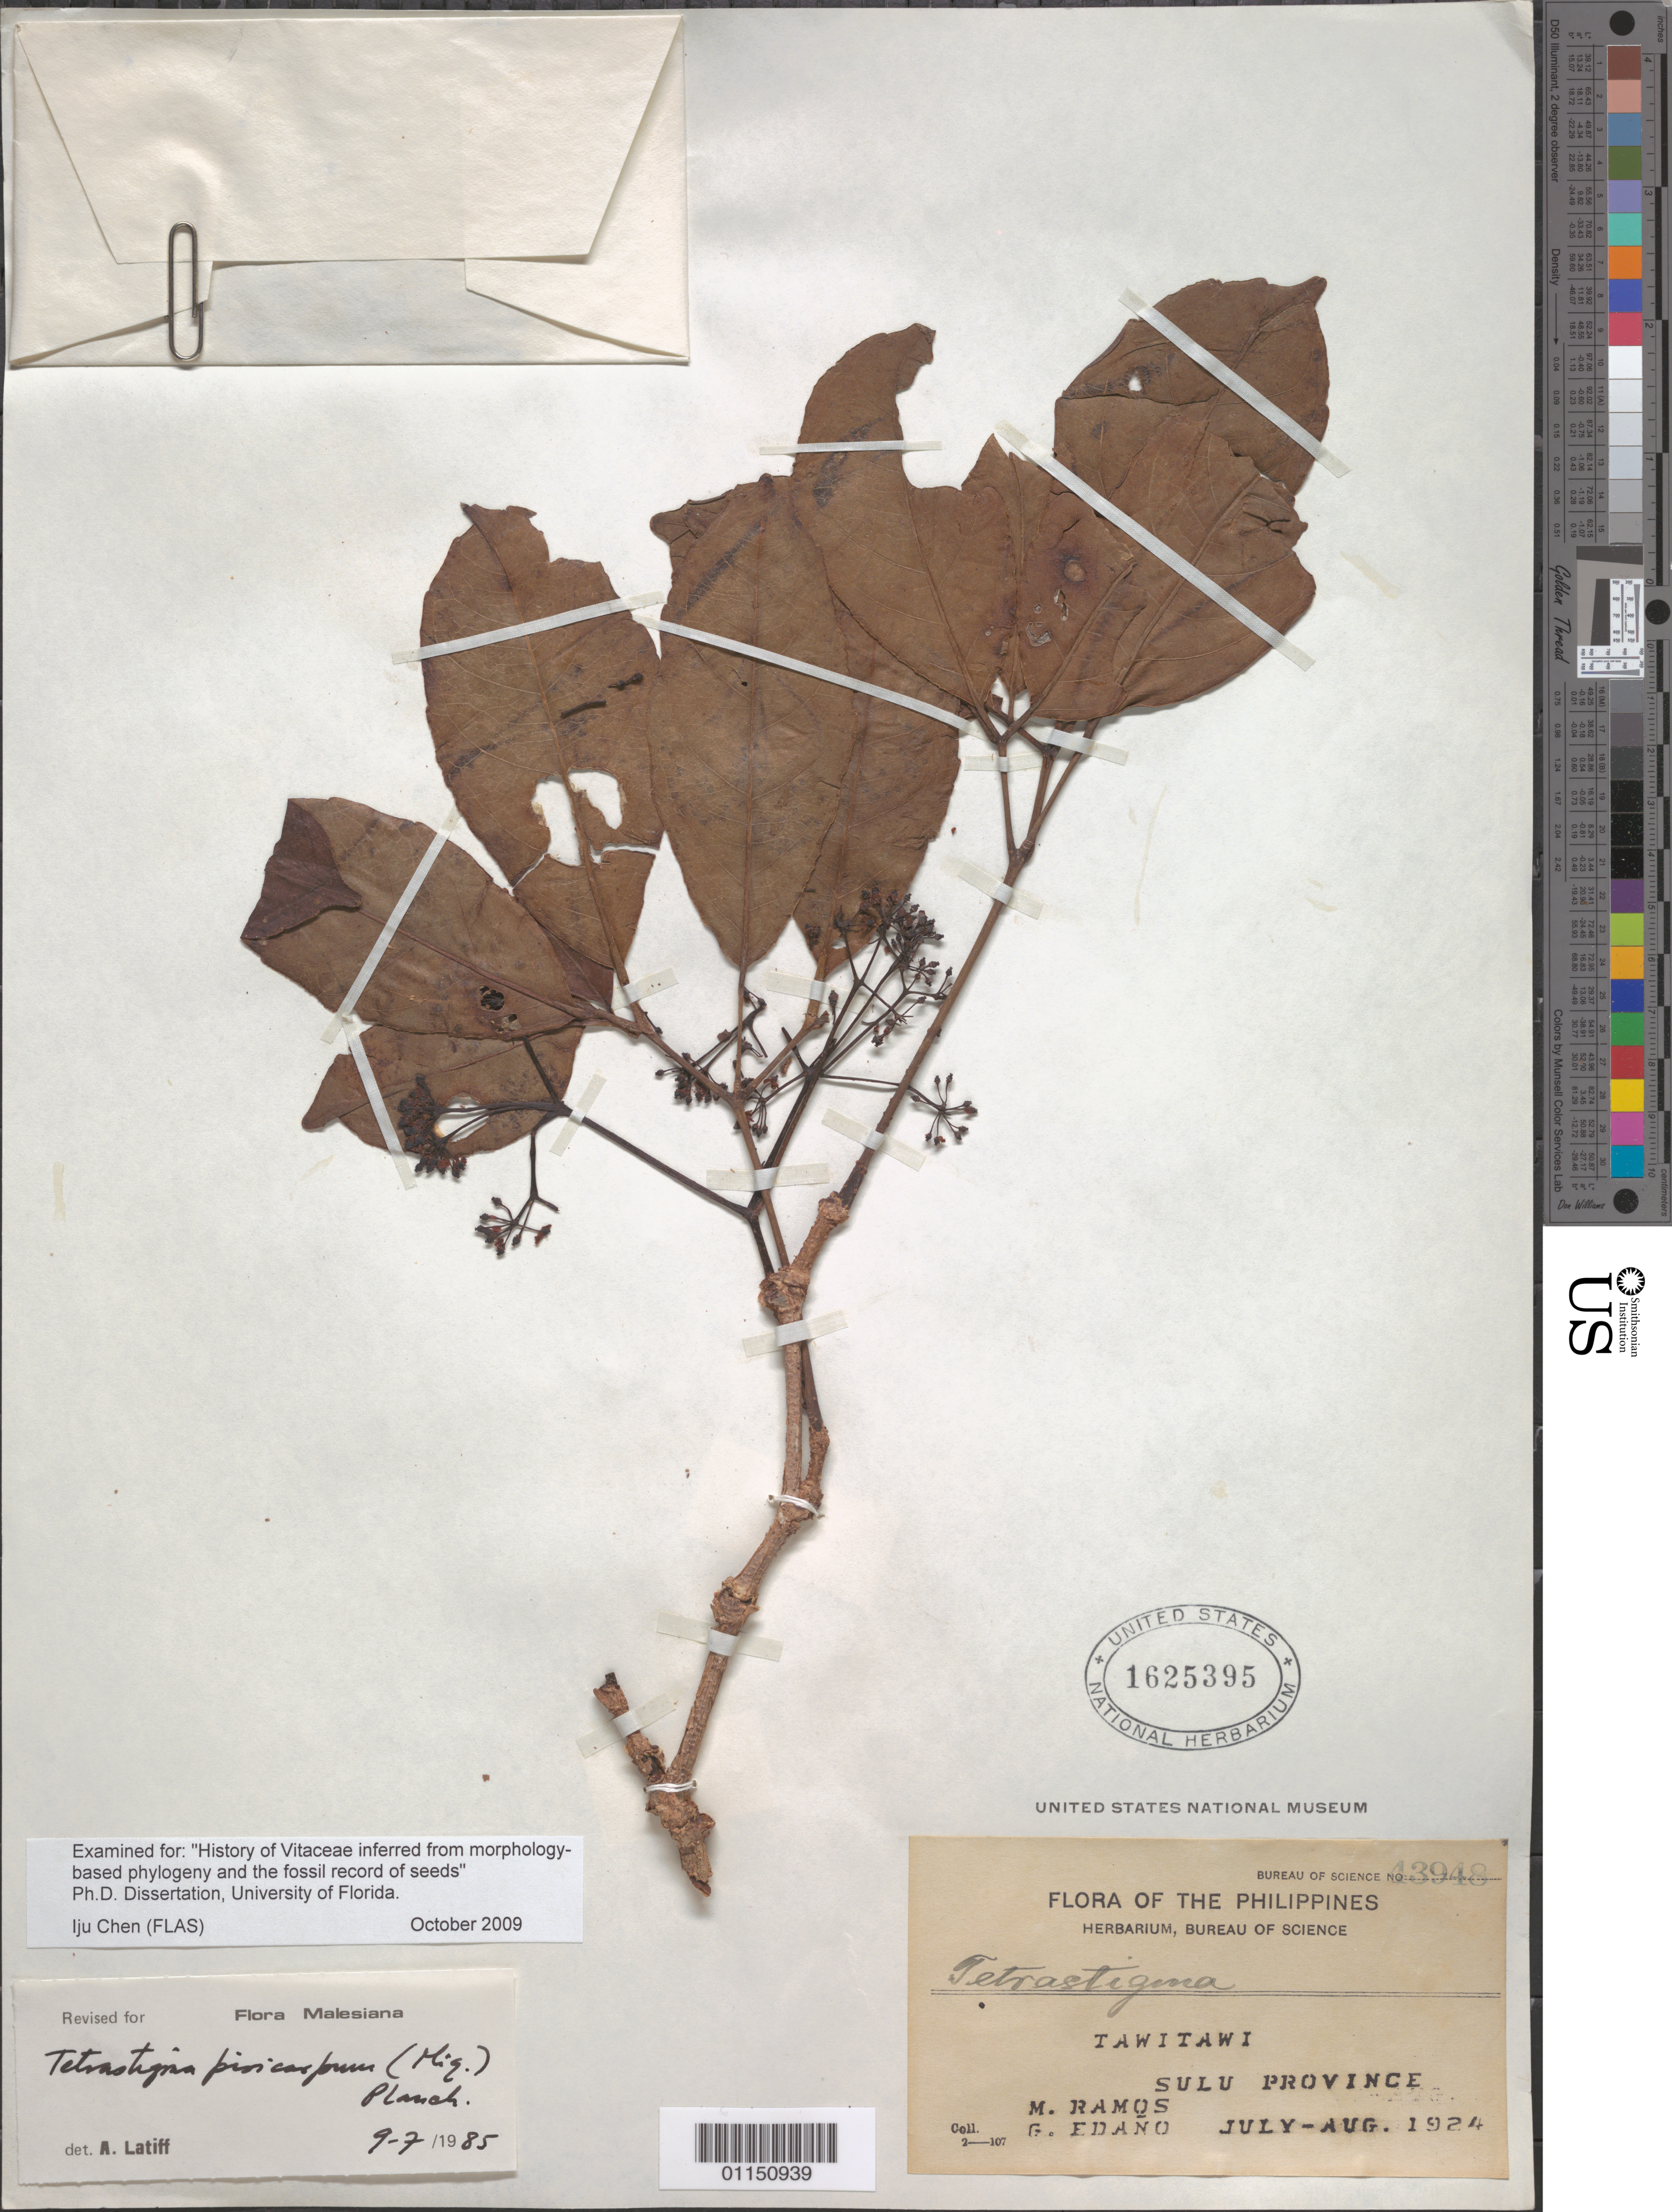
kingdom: Plantae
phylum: Tracheophyta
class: Magnoliopsida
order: Vitales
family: Vitaceae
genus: Tetrastigma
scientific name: Tetrastigma pisicarpum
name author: (Zipp. & Miq.) Planch.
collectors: M. Ramos & G. Edaño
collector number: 43948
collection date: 1924-07/1924-08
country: Philippines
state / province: Muslim Mindanao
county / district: Sulu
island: Tawitawi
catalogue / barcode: US 1625395